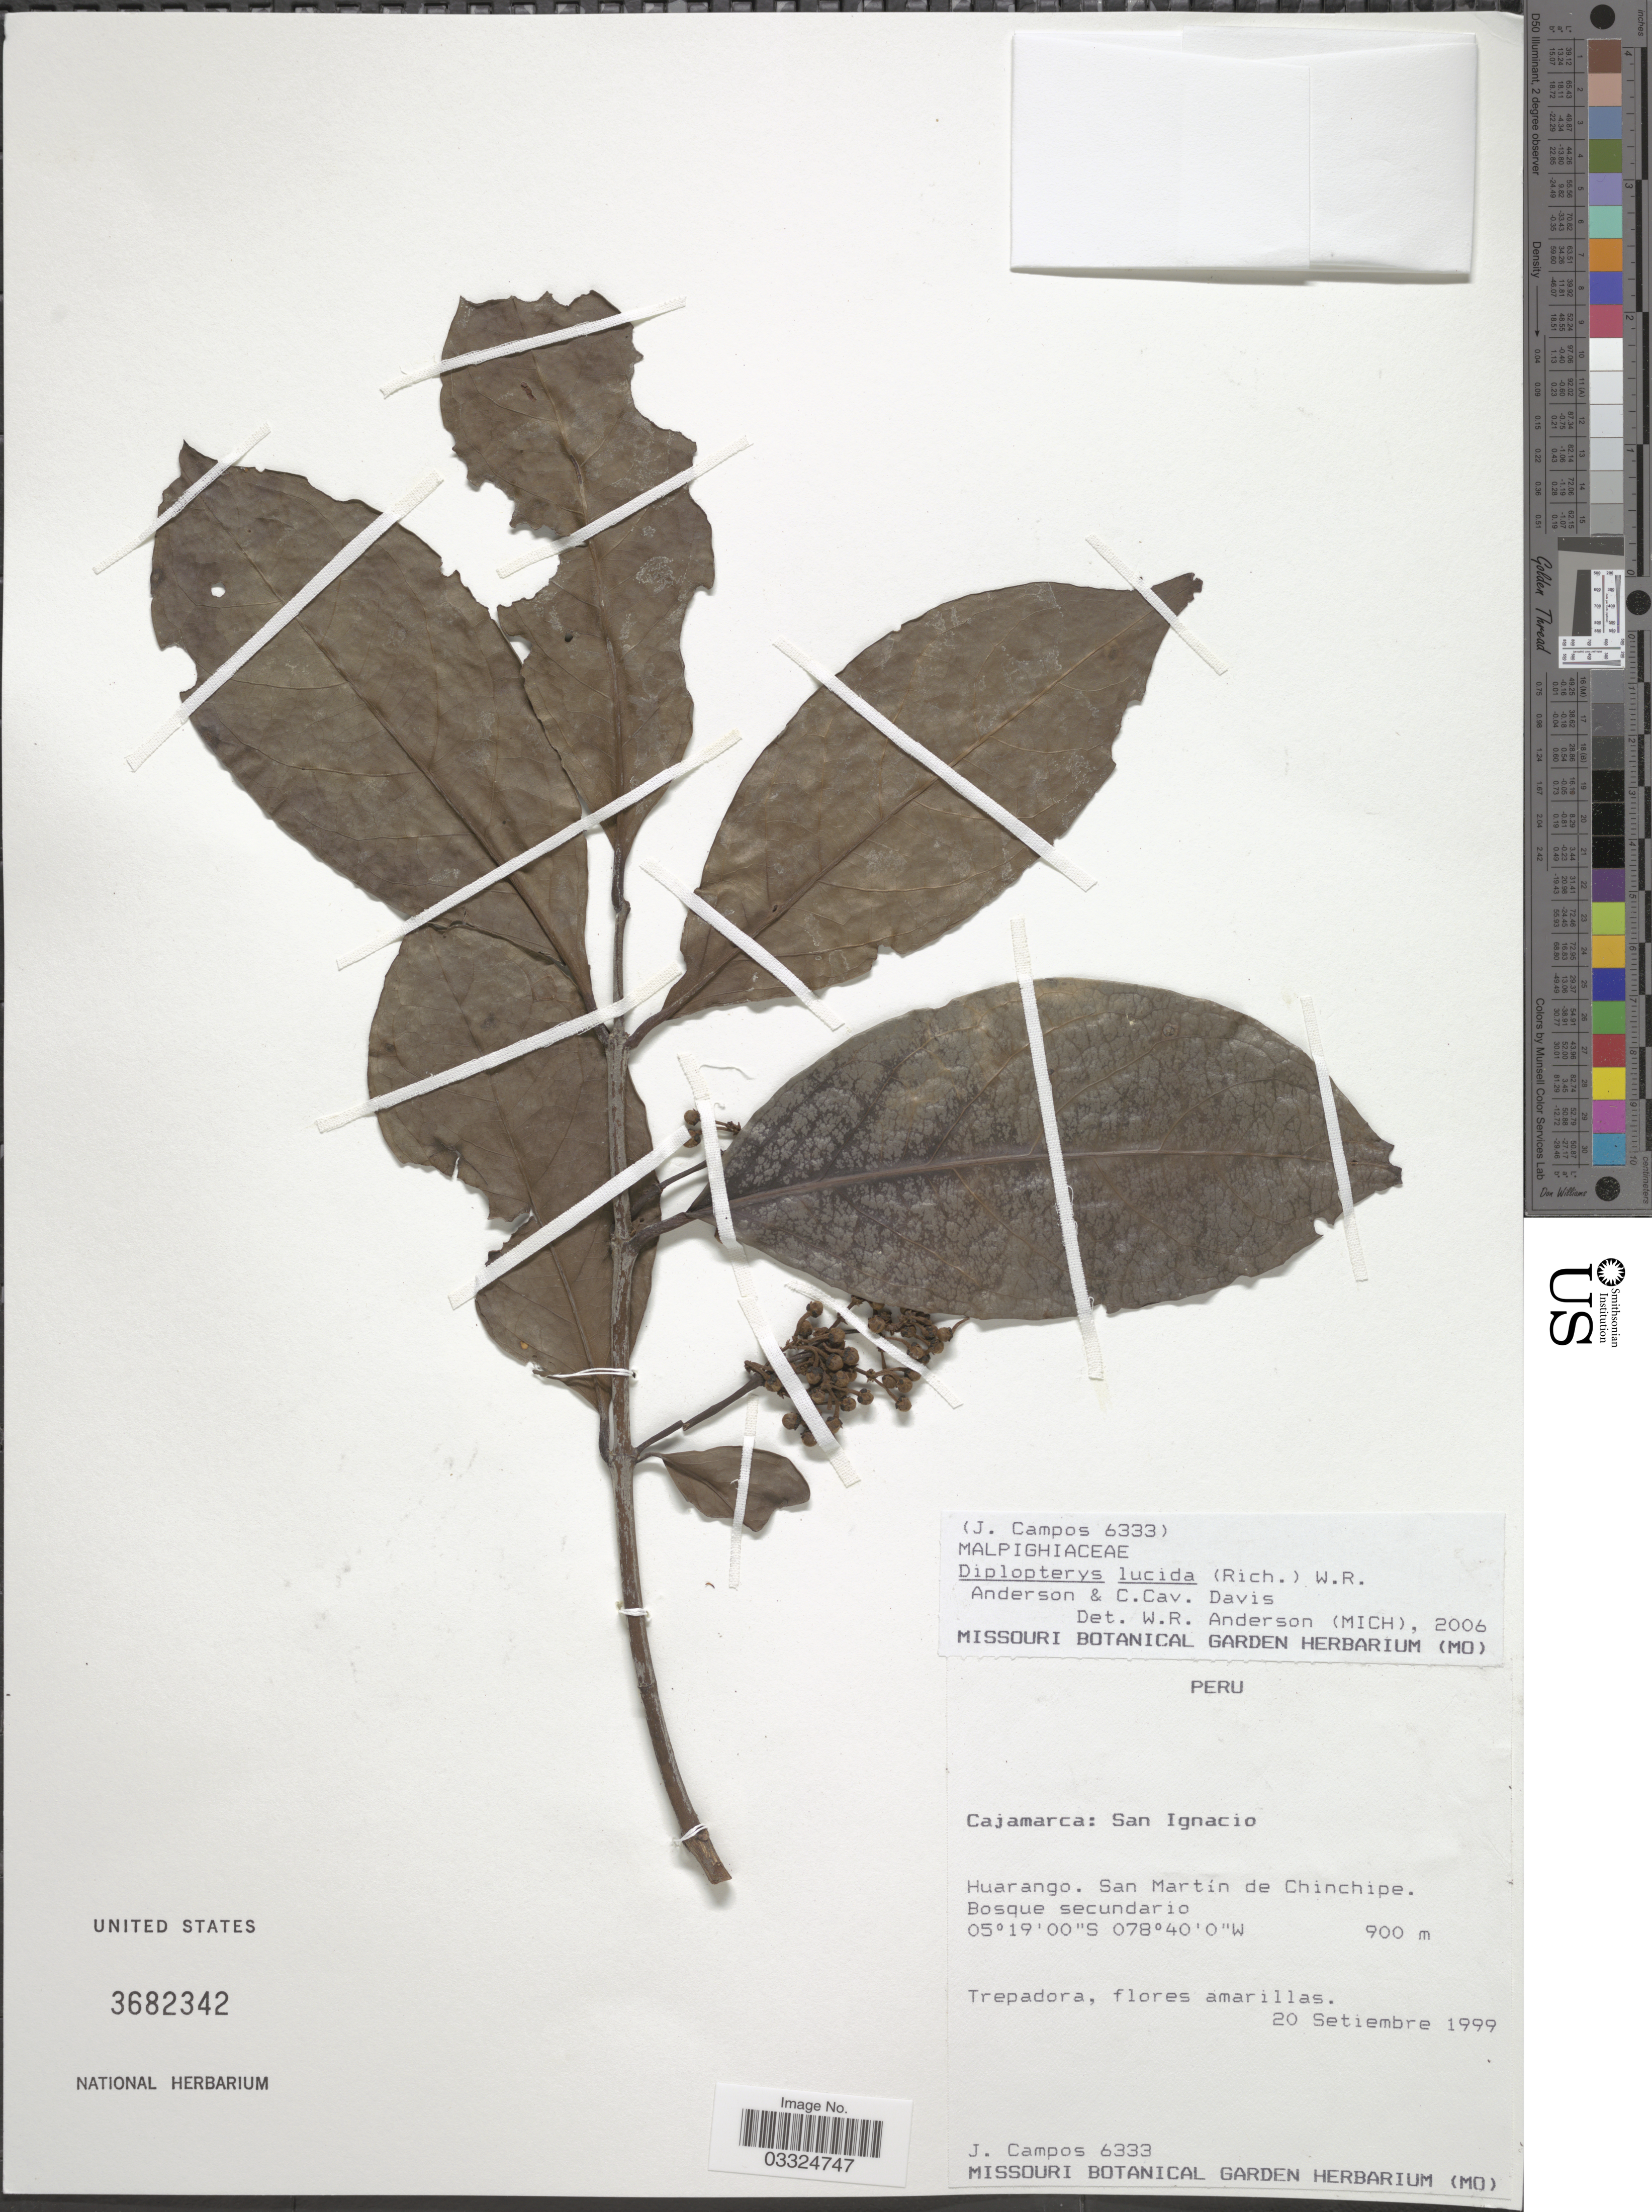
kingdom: Plantae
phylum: Tracheophyta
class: Magnoliopsida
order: Malpighiales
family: Malpighiaceae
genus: Diplopterys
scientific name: Diplopterys lucida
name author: (Nied.) W.R. Anderson & C. Davis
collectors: J. Campos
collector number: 6333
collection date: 1999-09-20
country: Peru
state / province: Cajamarca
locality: San Ignacio. Huarango. San Martin de Chinchipe.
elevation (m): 900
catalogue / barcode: US 3682342